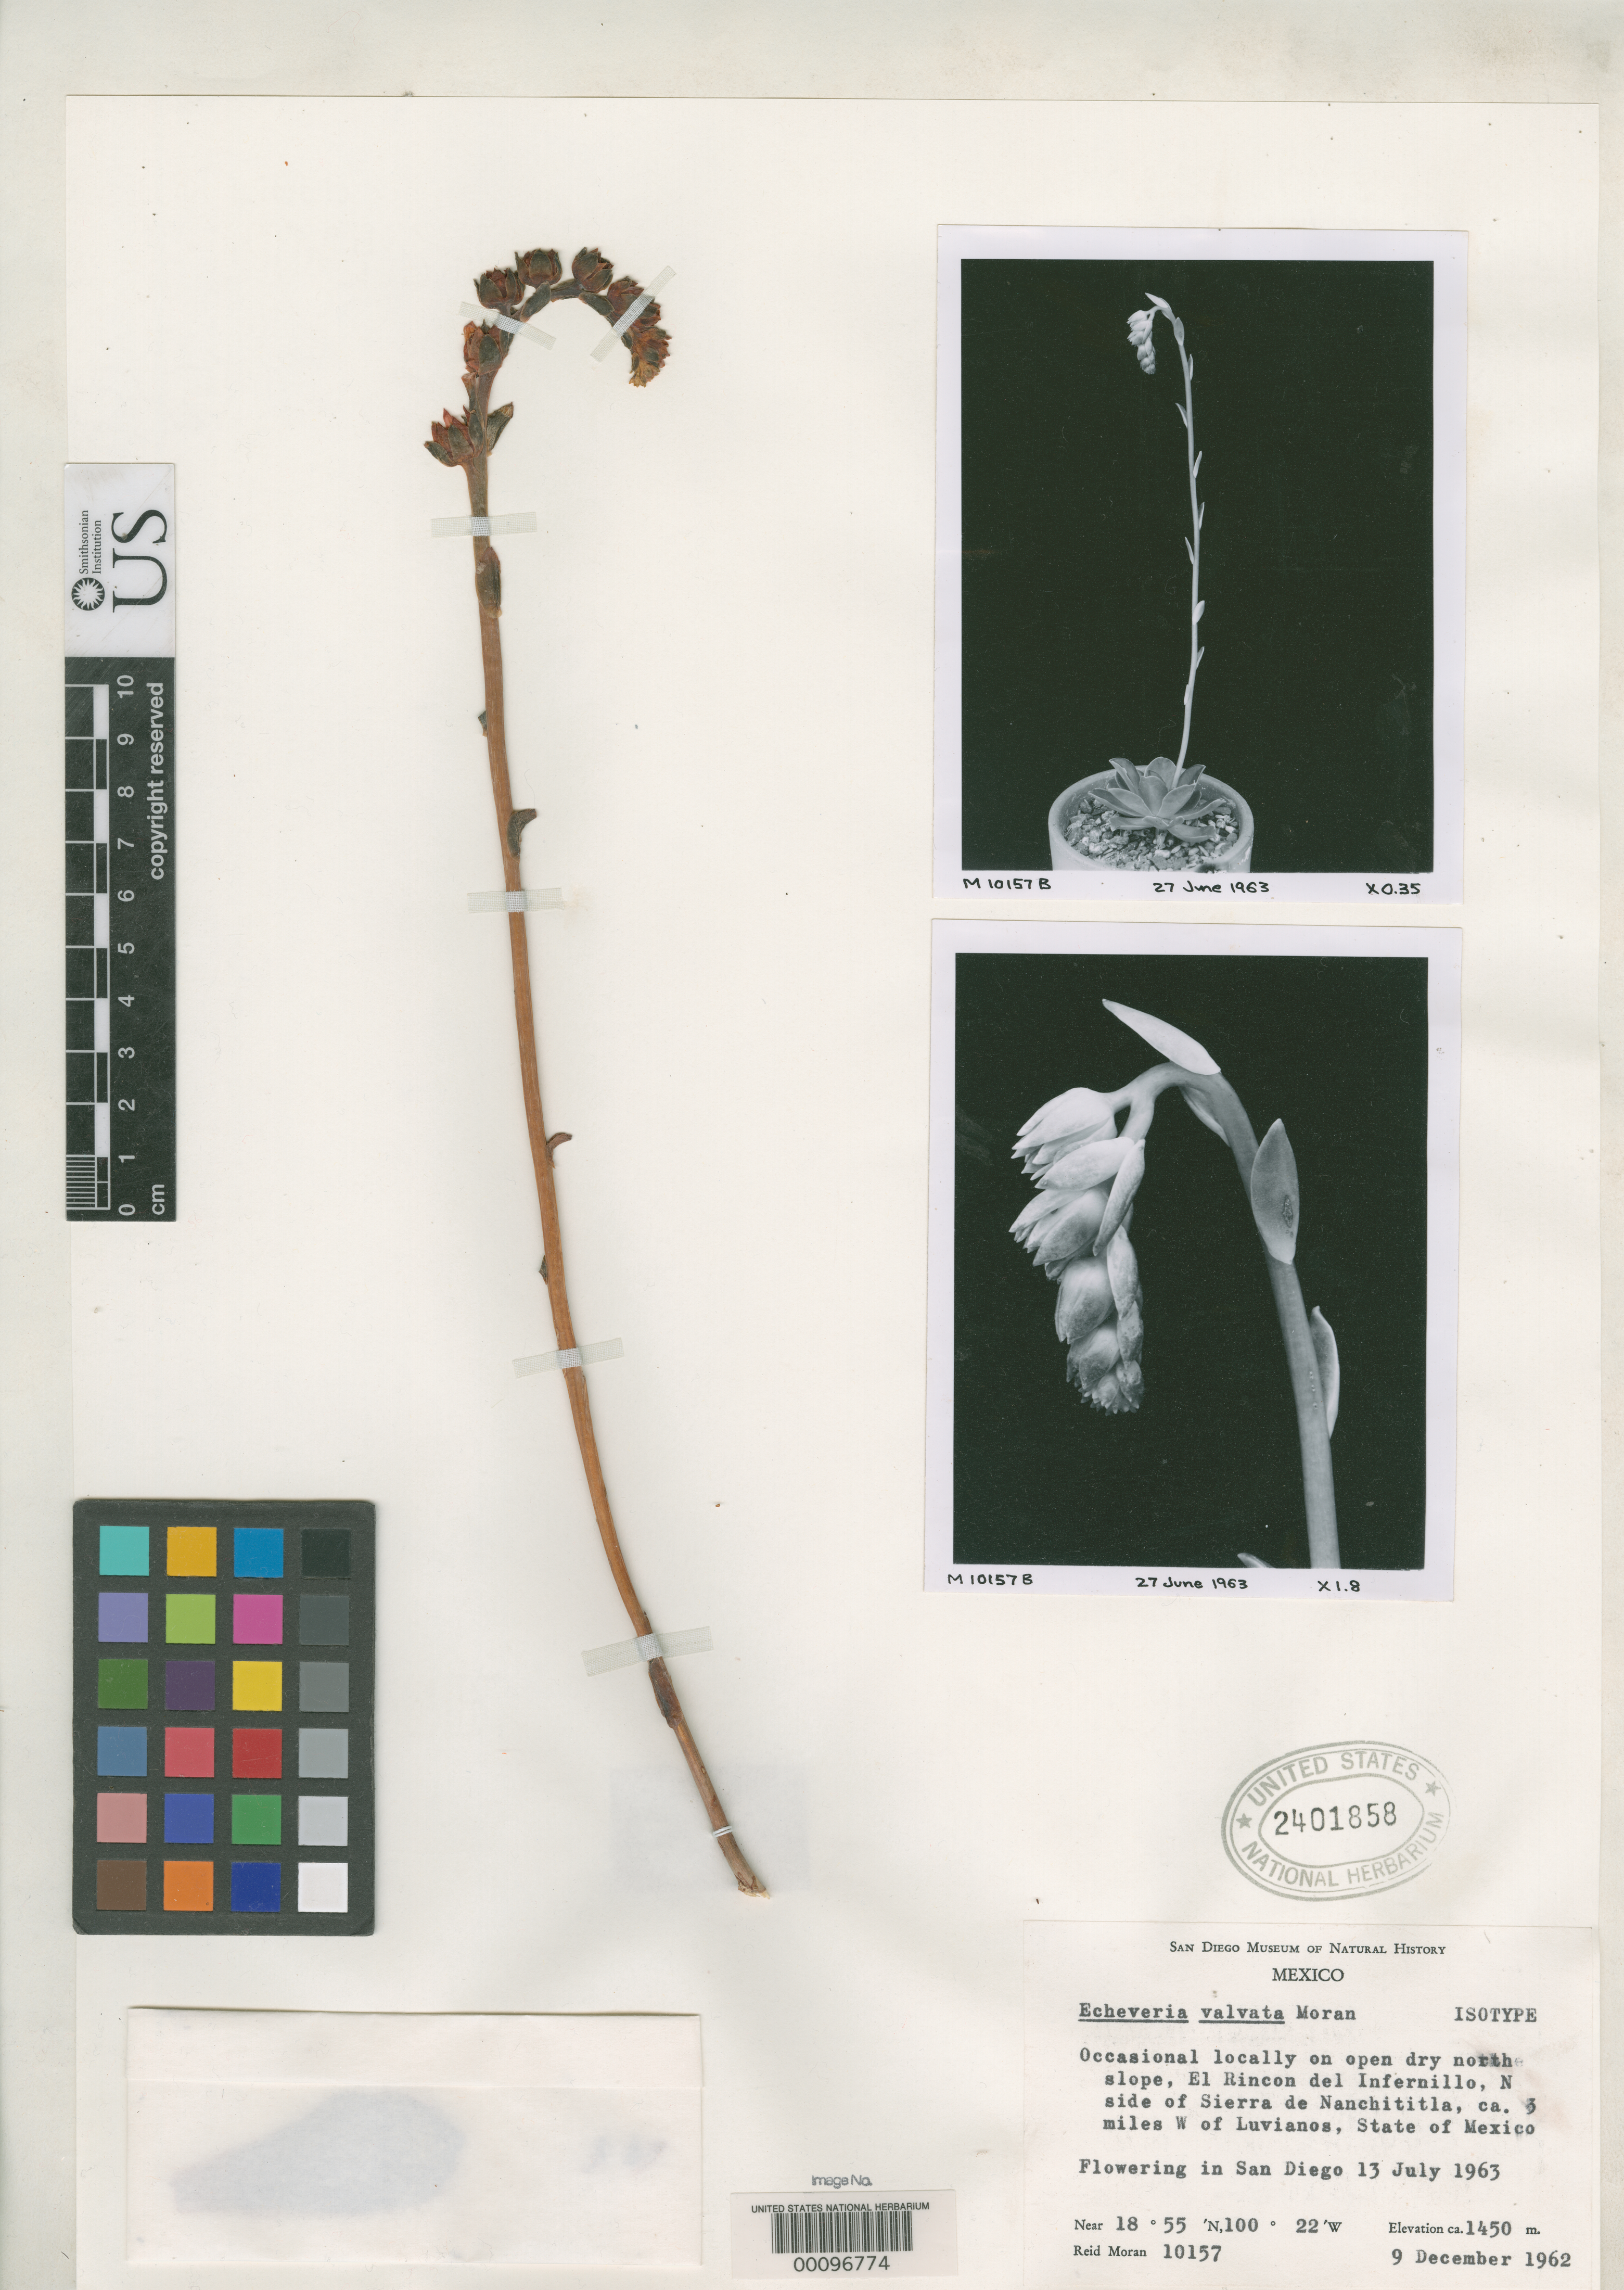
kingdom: Plantae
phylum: Tracheophyta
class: Magnoliopsida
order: Saxifragales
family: Crassulaceae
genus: Echeveria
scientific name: Echeveria valvata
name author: Moran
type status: Type Collection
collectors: R. V. Moran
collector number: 10157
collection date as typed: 09 Dec 1962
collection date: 1962-12-09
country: Mexico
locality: E of Monserrat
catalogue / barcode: US 2401858